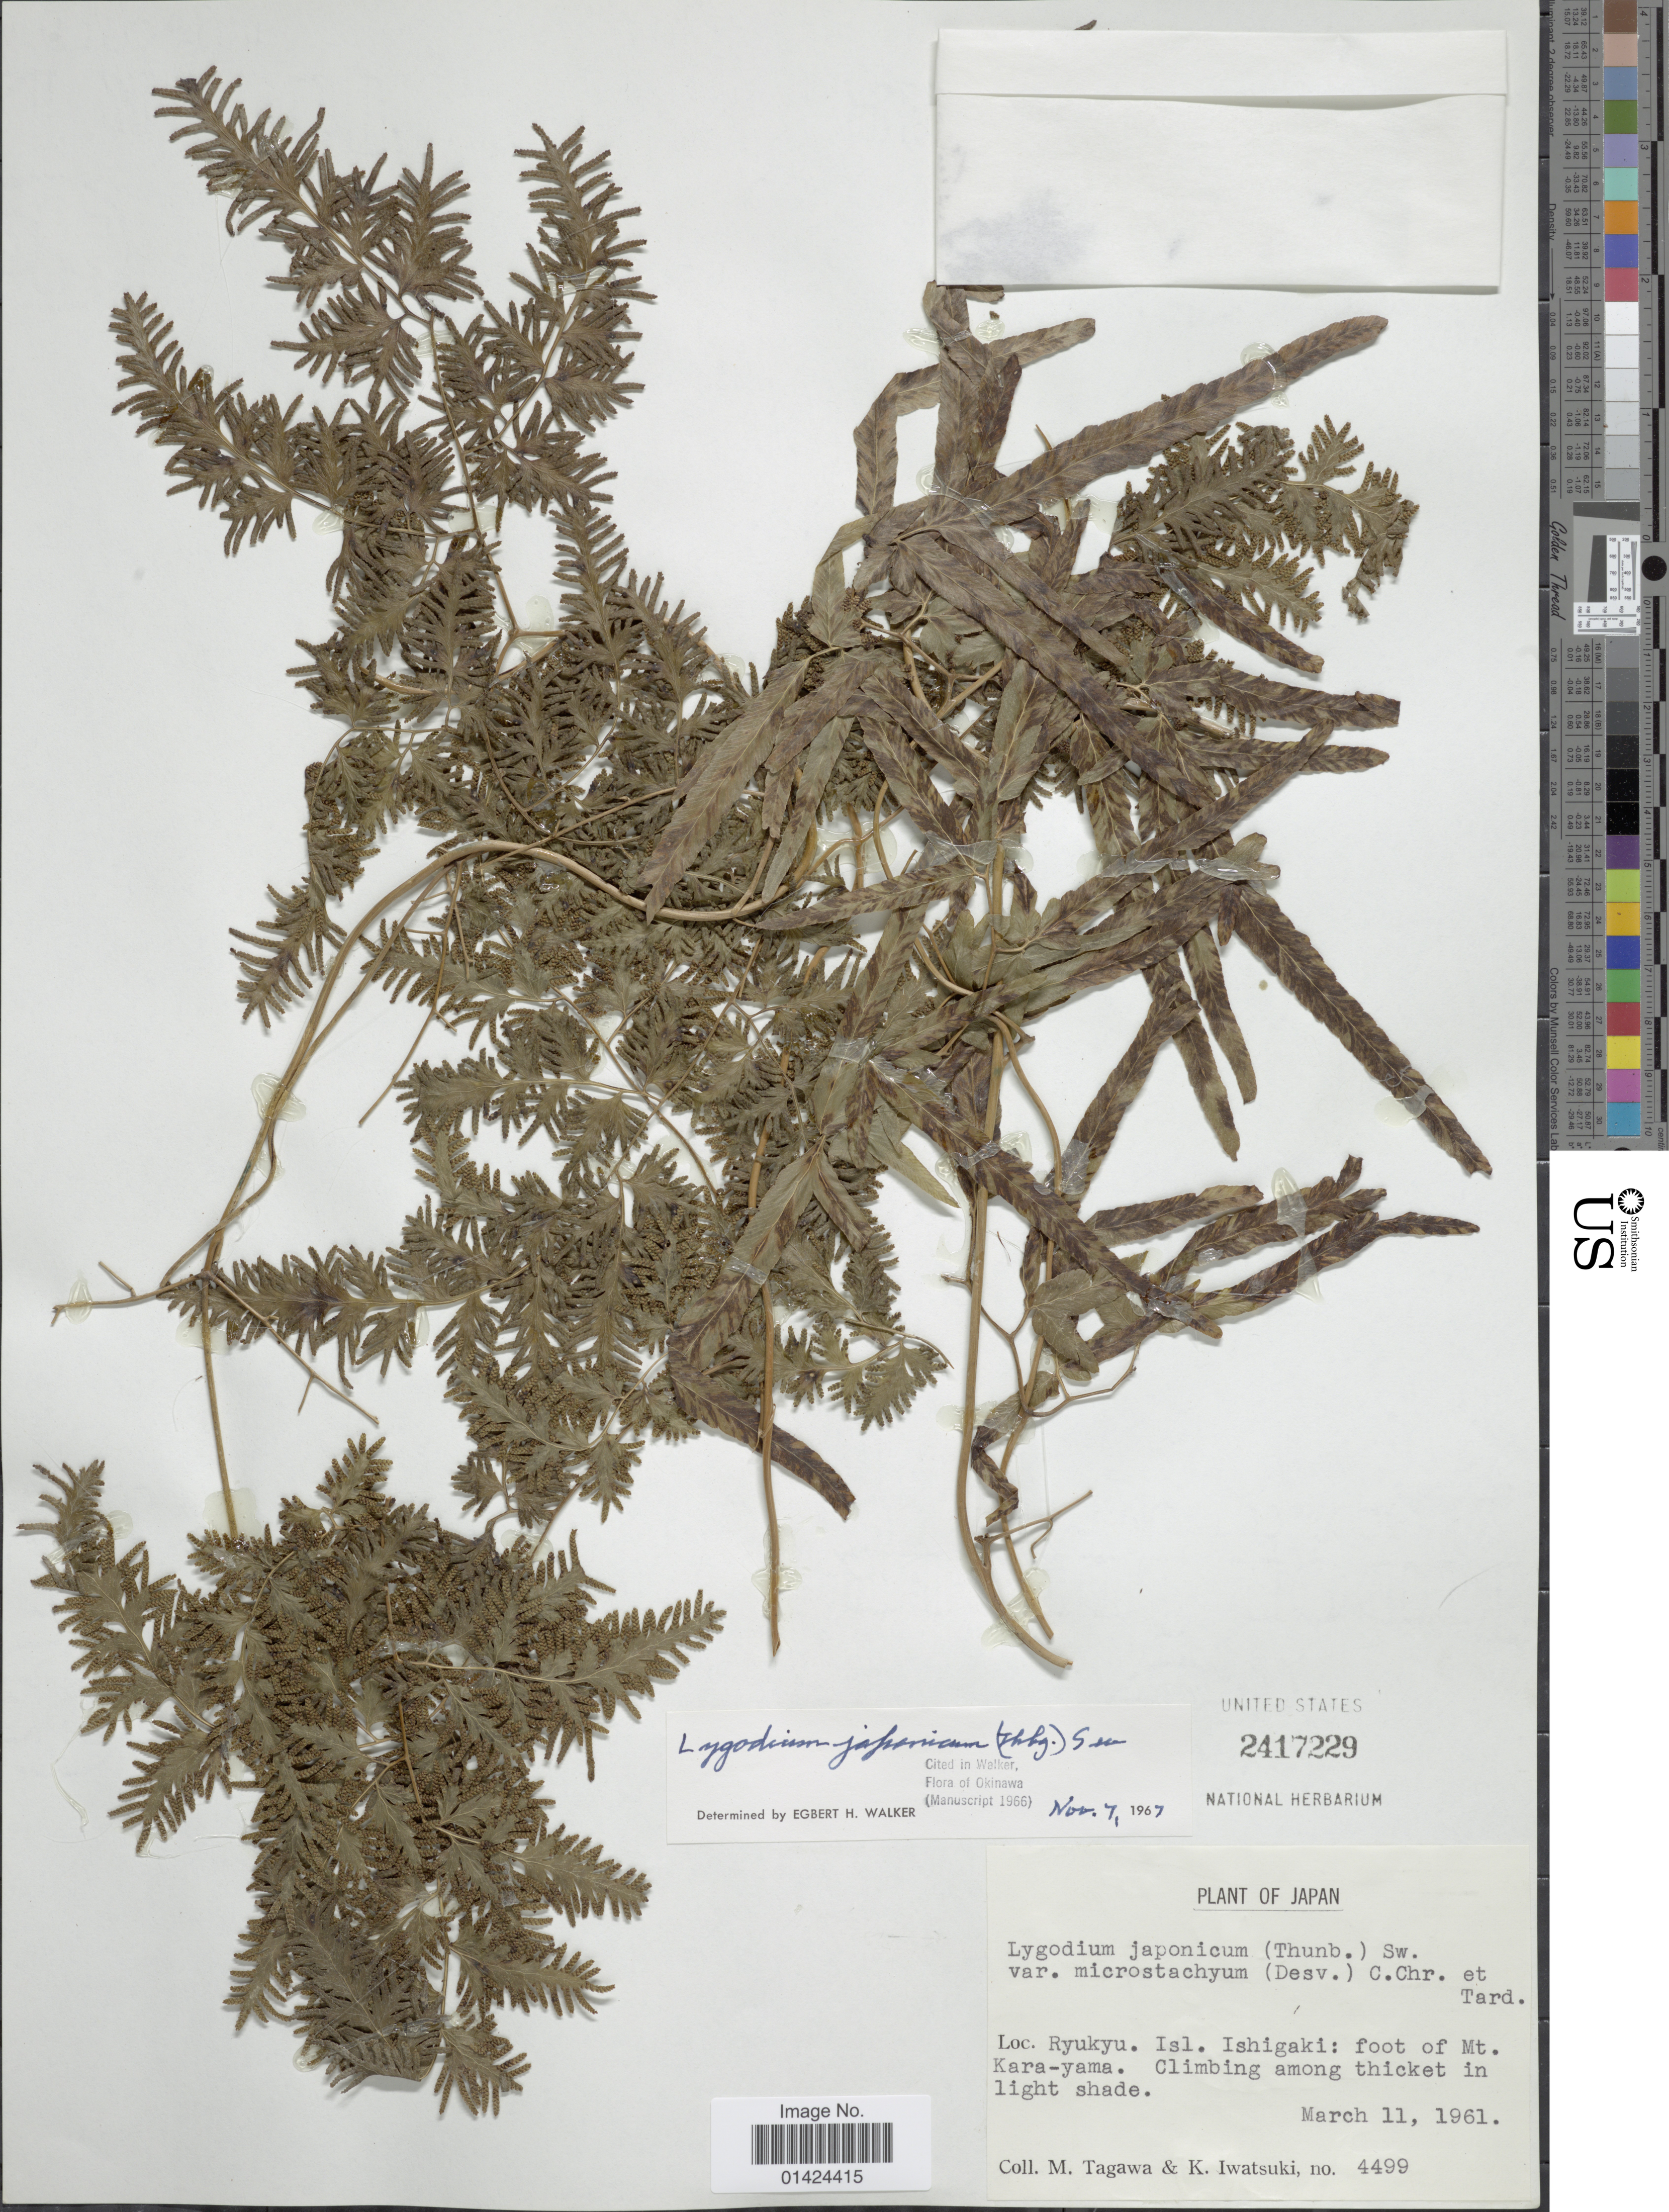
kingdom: Plantae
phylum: Tracheophyta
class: Polypodiopsida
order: Schizaeales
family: Lygodiaceae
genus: Lygodium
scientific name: Lygodium japonicum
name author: (Thunb.) Sw.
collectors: M. Tagawa & K. Iwatsuki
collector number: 4499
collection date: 1961-03-11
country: Japan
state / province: Okinawa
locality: Ryukyu. Isl. Ishigaki: foot of Mt. Kara-yama.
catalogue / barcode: US 2417229